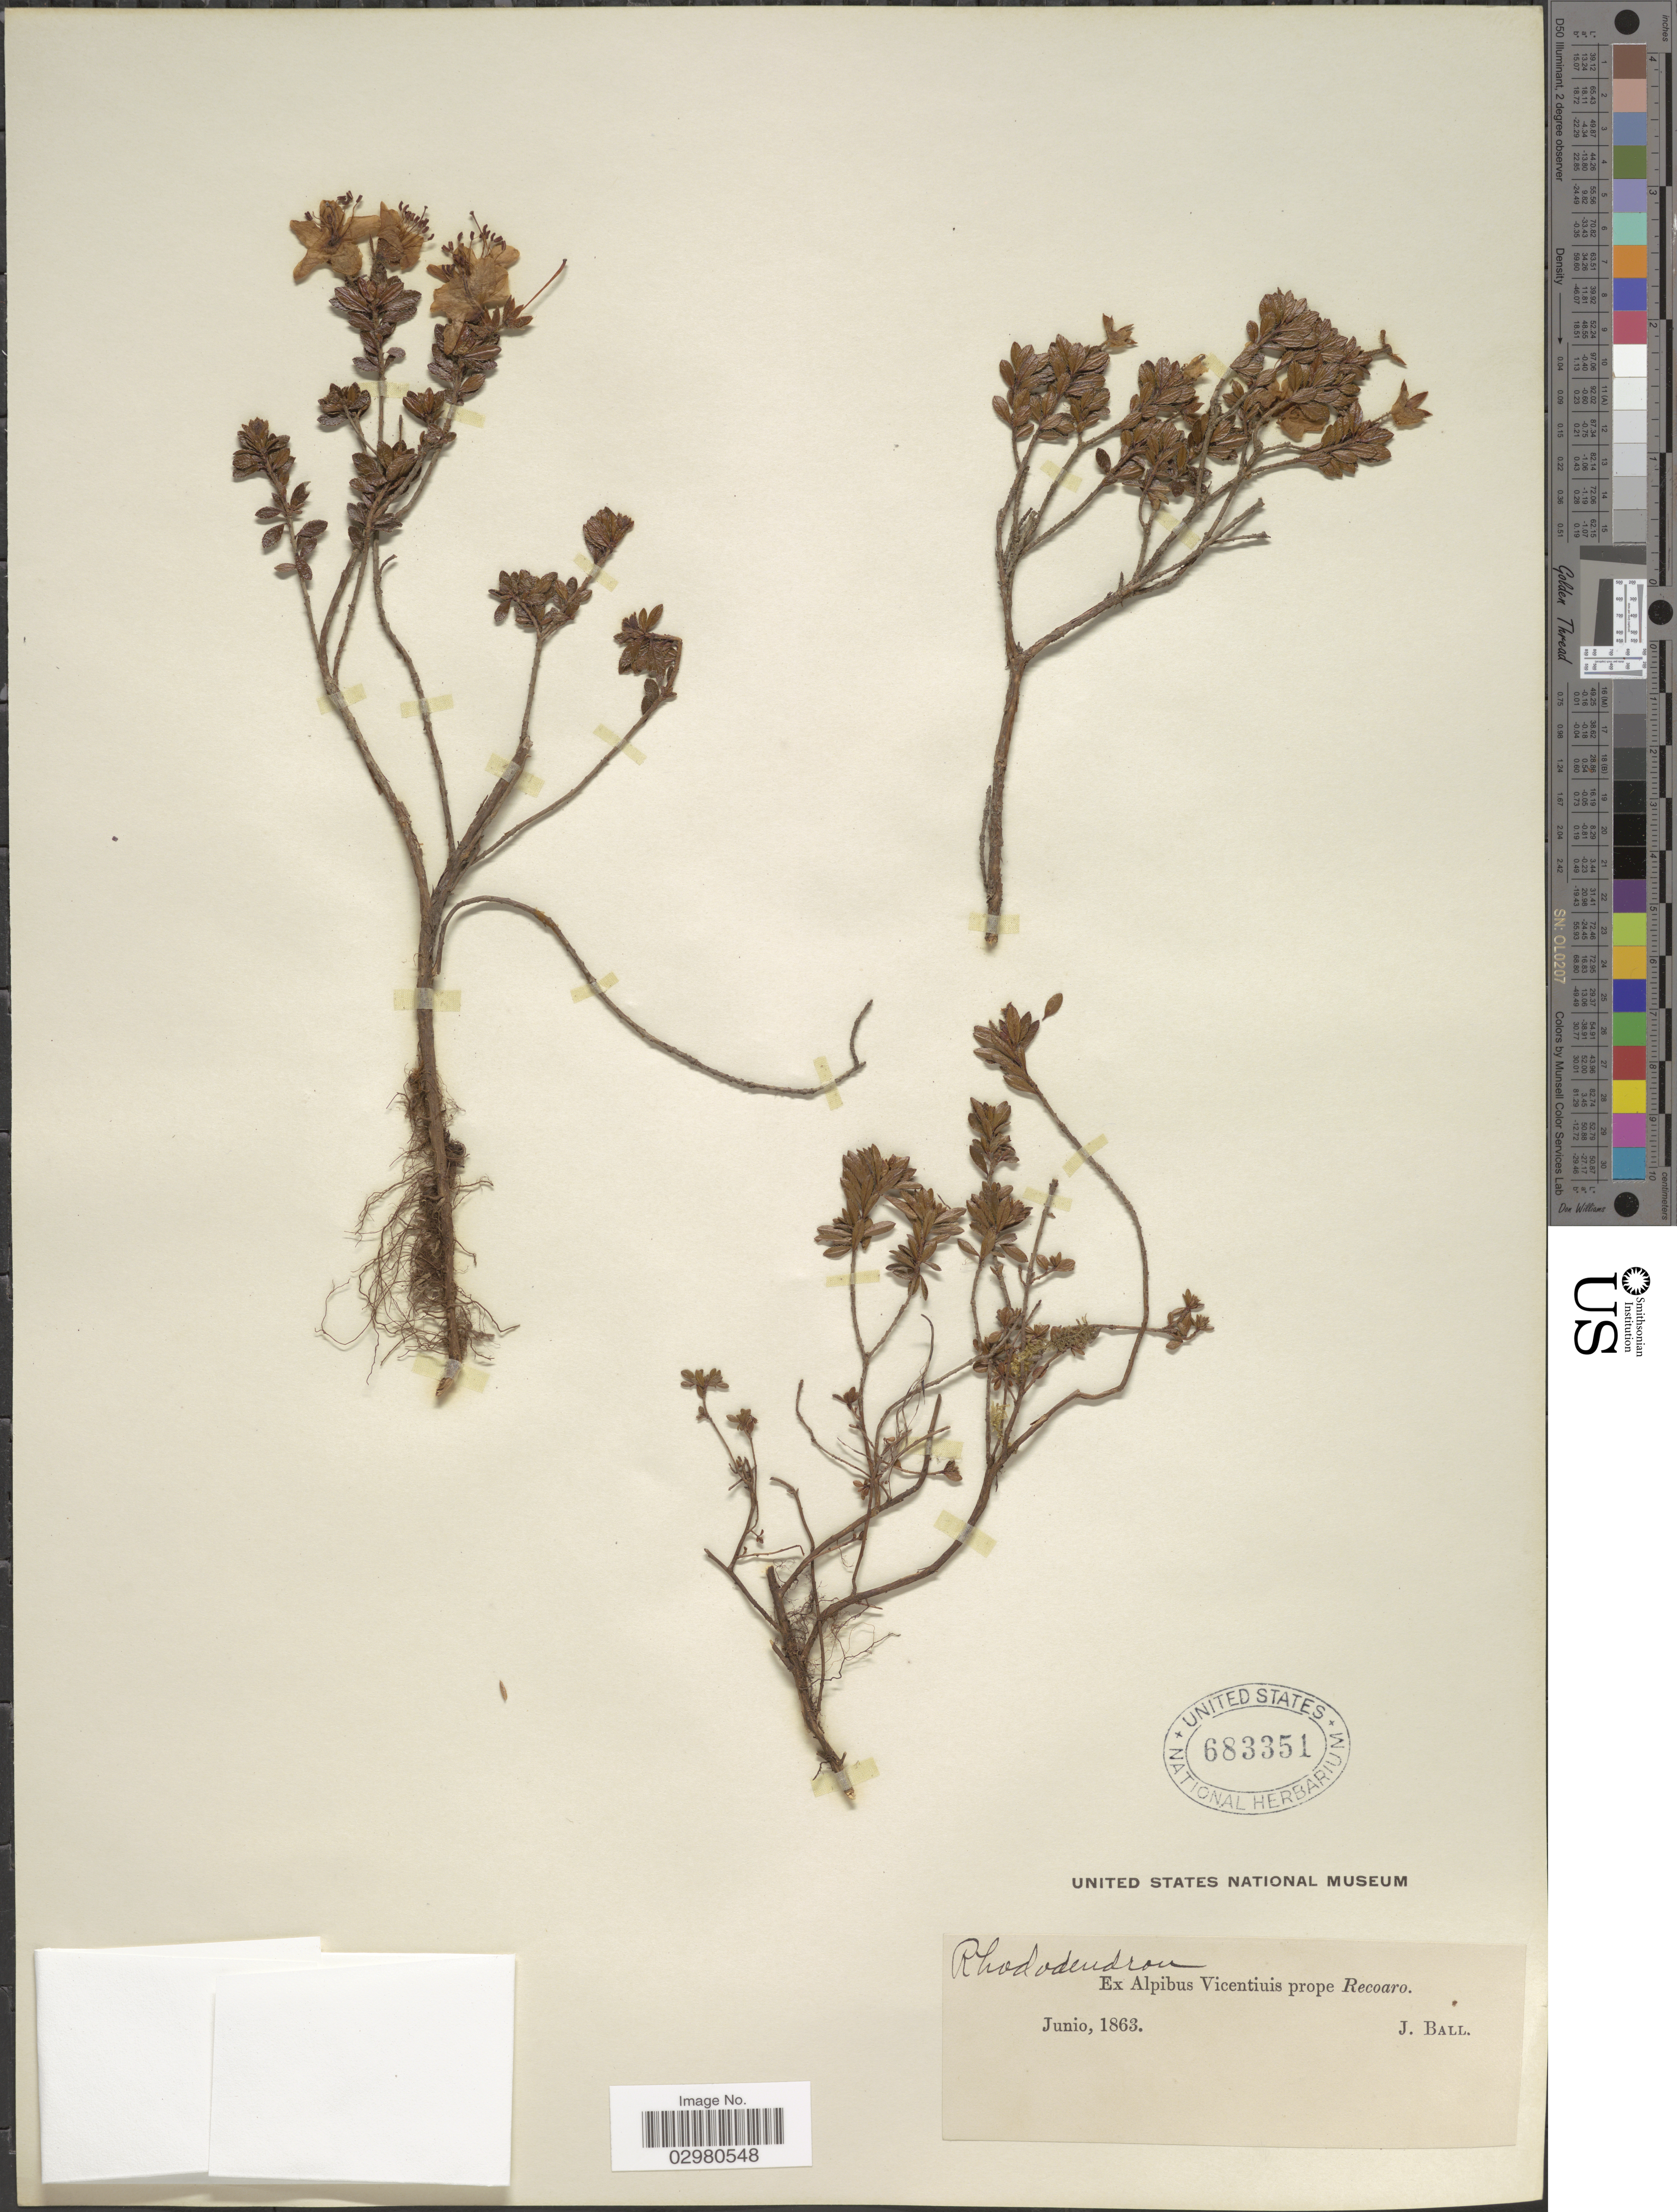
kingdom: Plantae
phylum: Tracheophyta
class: Magnoliopsida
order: Ericales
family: Ericaceae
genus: Rhodothamnus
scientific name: Rhodothamnus sp.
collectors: J. Ball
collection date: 1863-06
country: Italy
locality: Ex Alpibus Vicentiuis prope Recoaro.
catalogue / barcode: US 683351